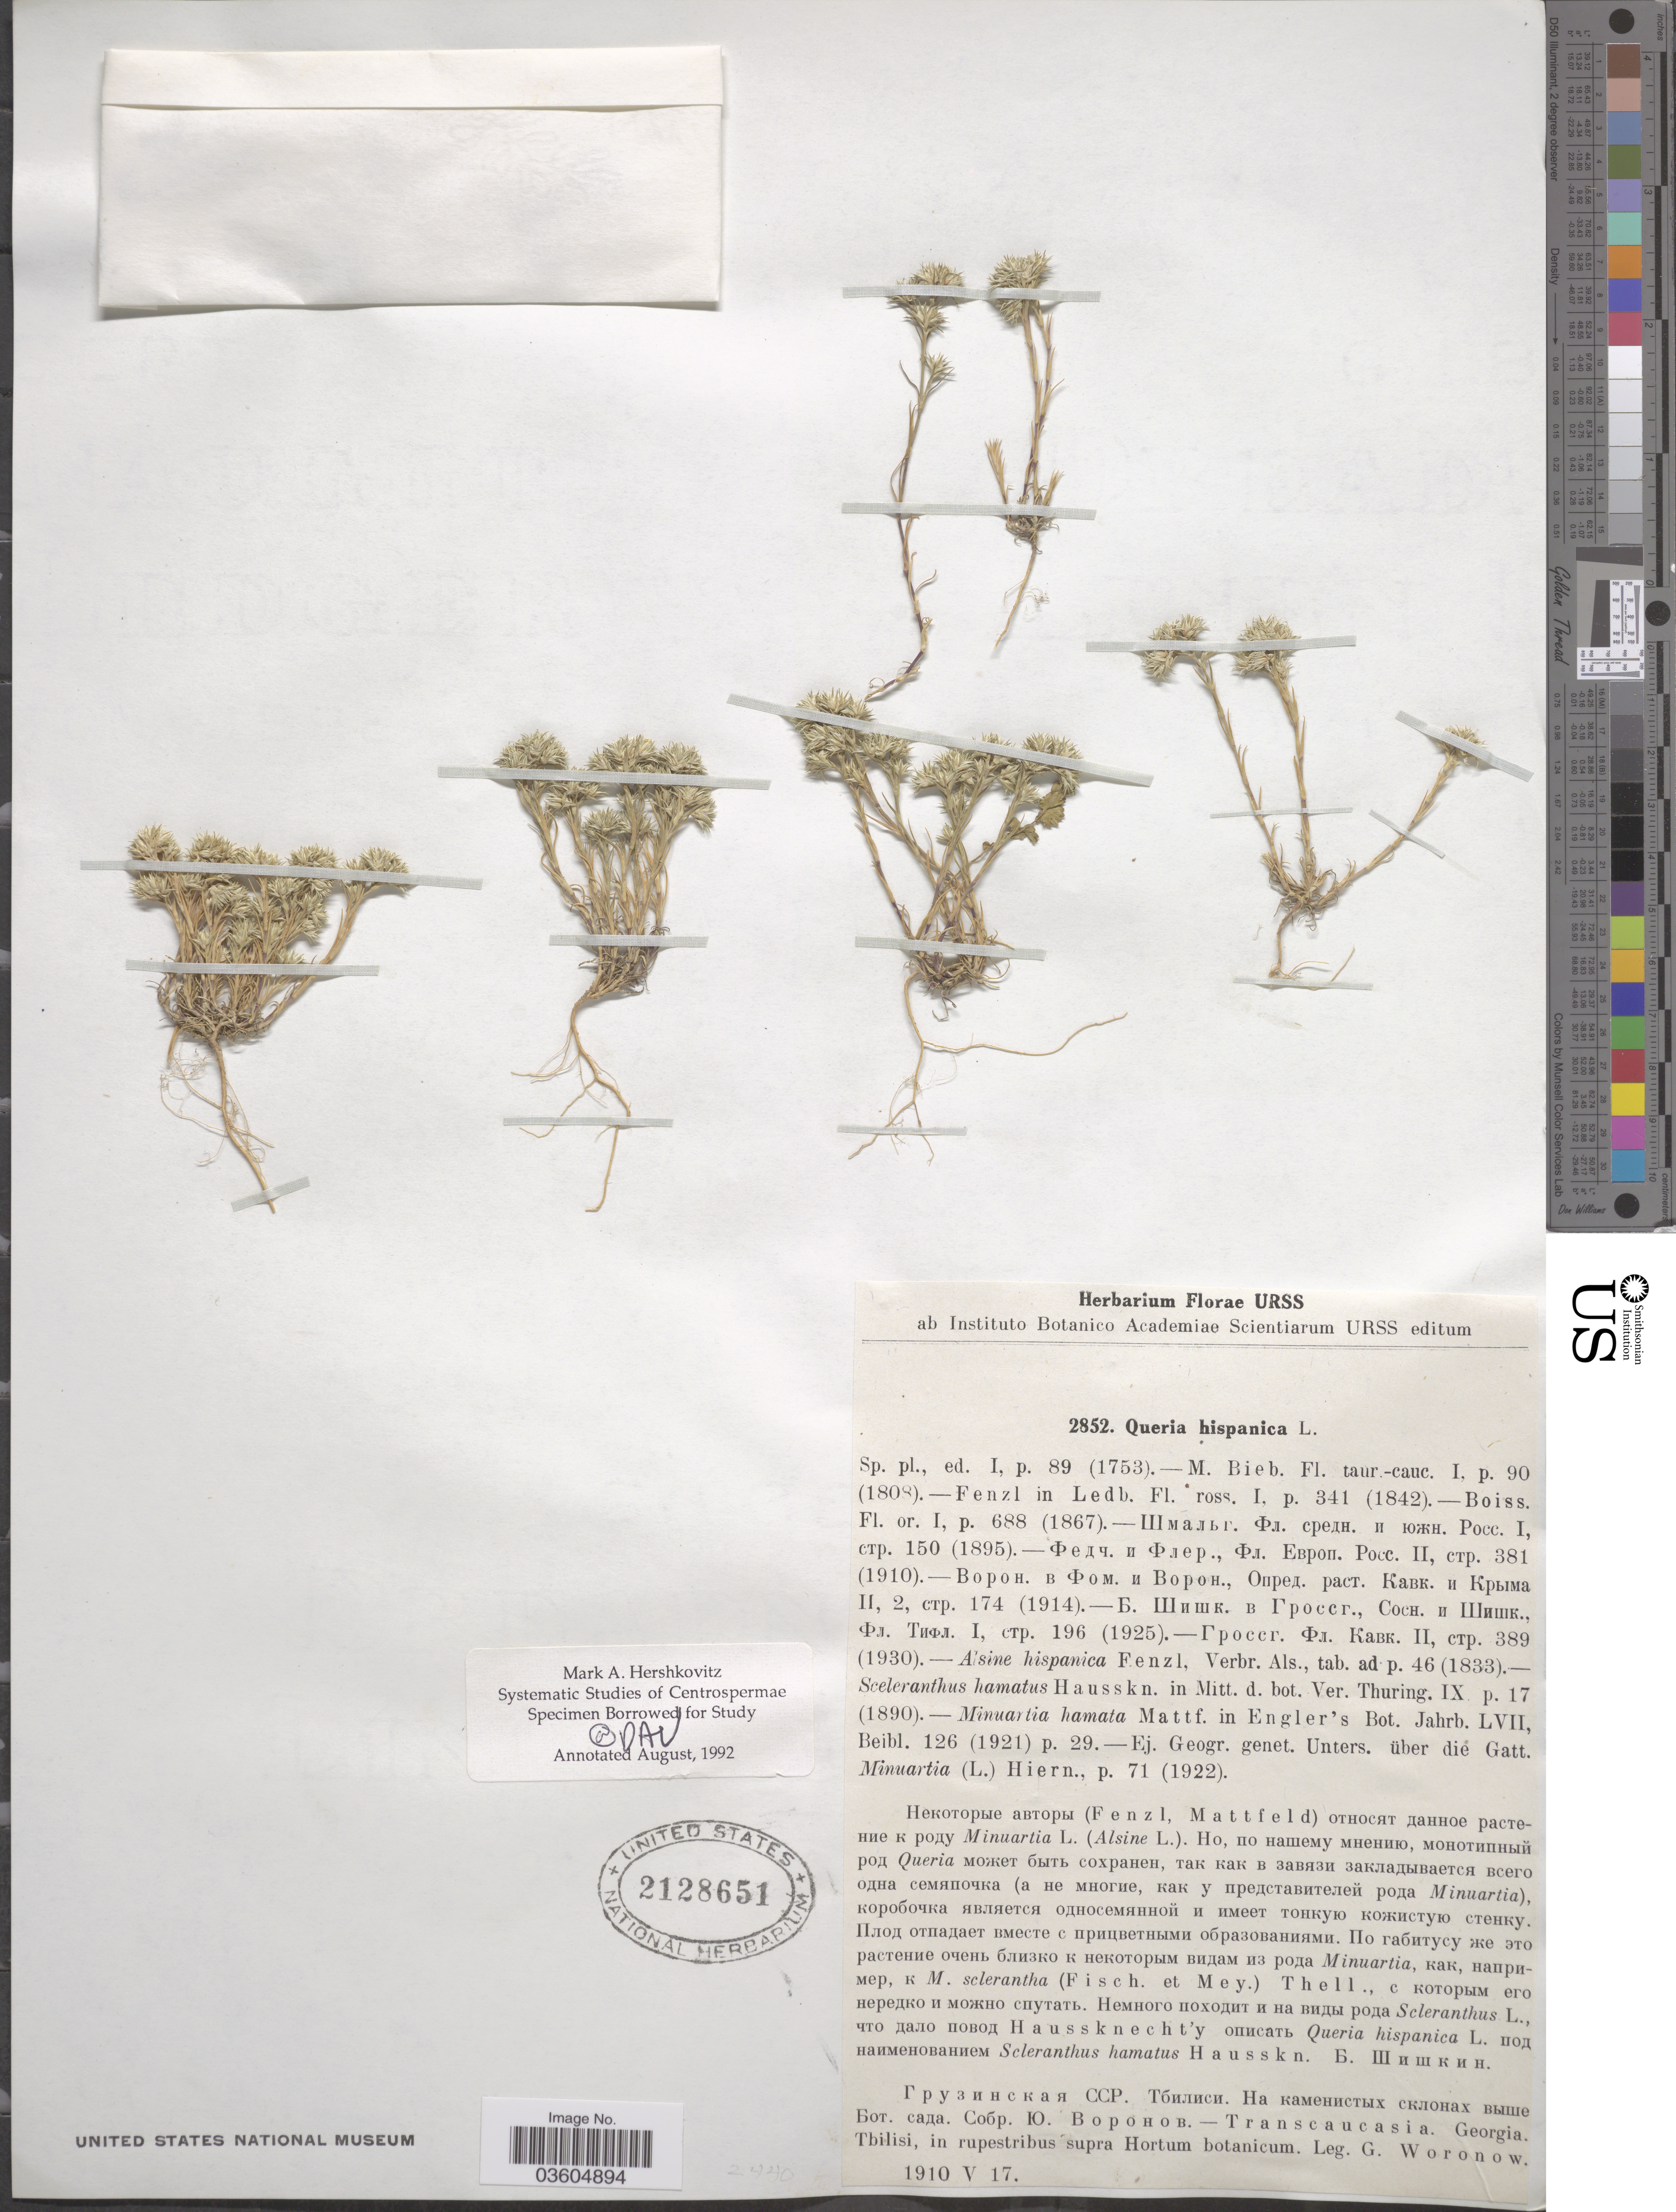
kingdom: Plantae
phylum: Tracheophyta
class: Magnoliopsida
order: Caryophyllales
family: Caryophyllaceae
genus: Minuartia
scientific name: Minuartia hamata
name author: (Hausskn. & Bornm.) Mattf.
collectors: G. Woronow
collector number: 2852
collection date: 1910-05-17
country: Georgia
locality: Transcaucasia. Tbilisi, in rupestribus supra Hortum botanicum.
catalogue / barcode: US 2128651